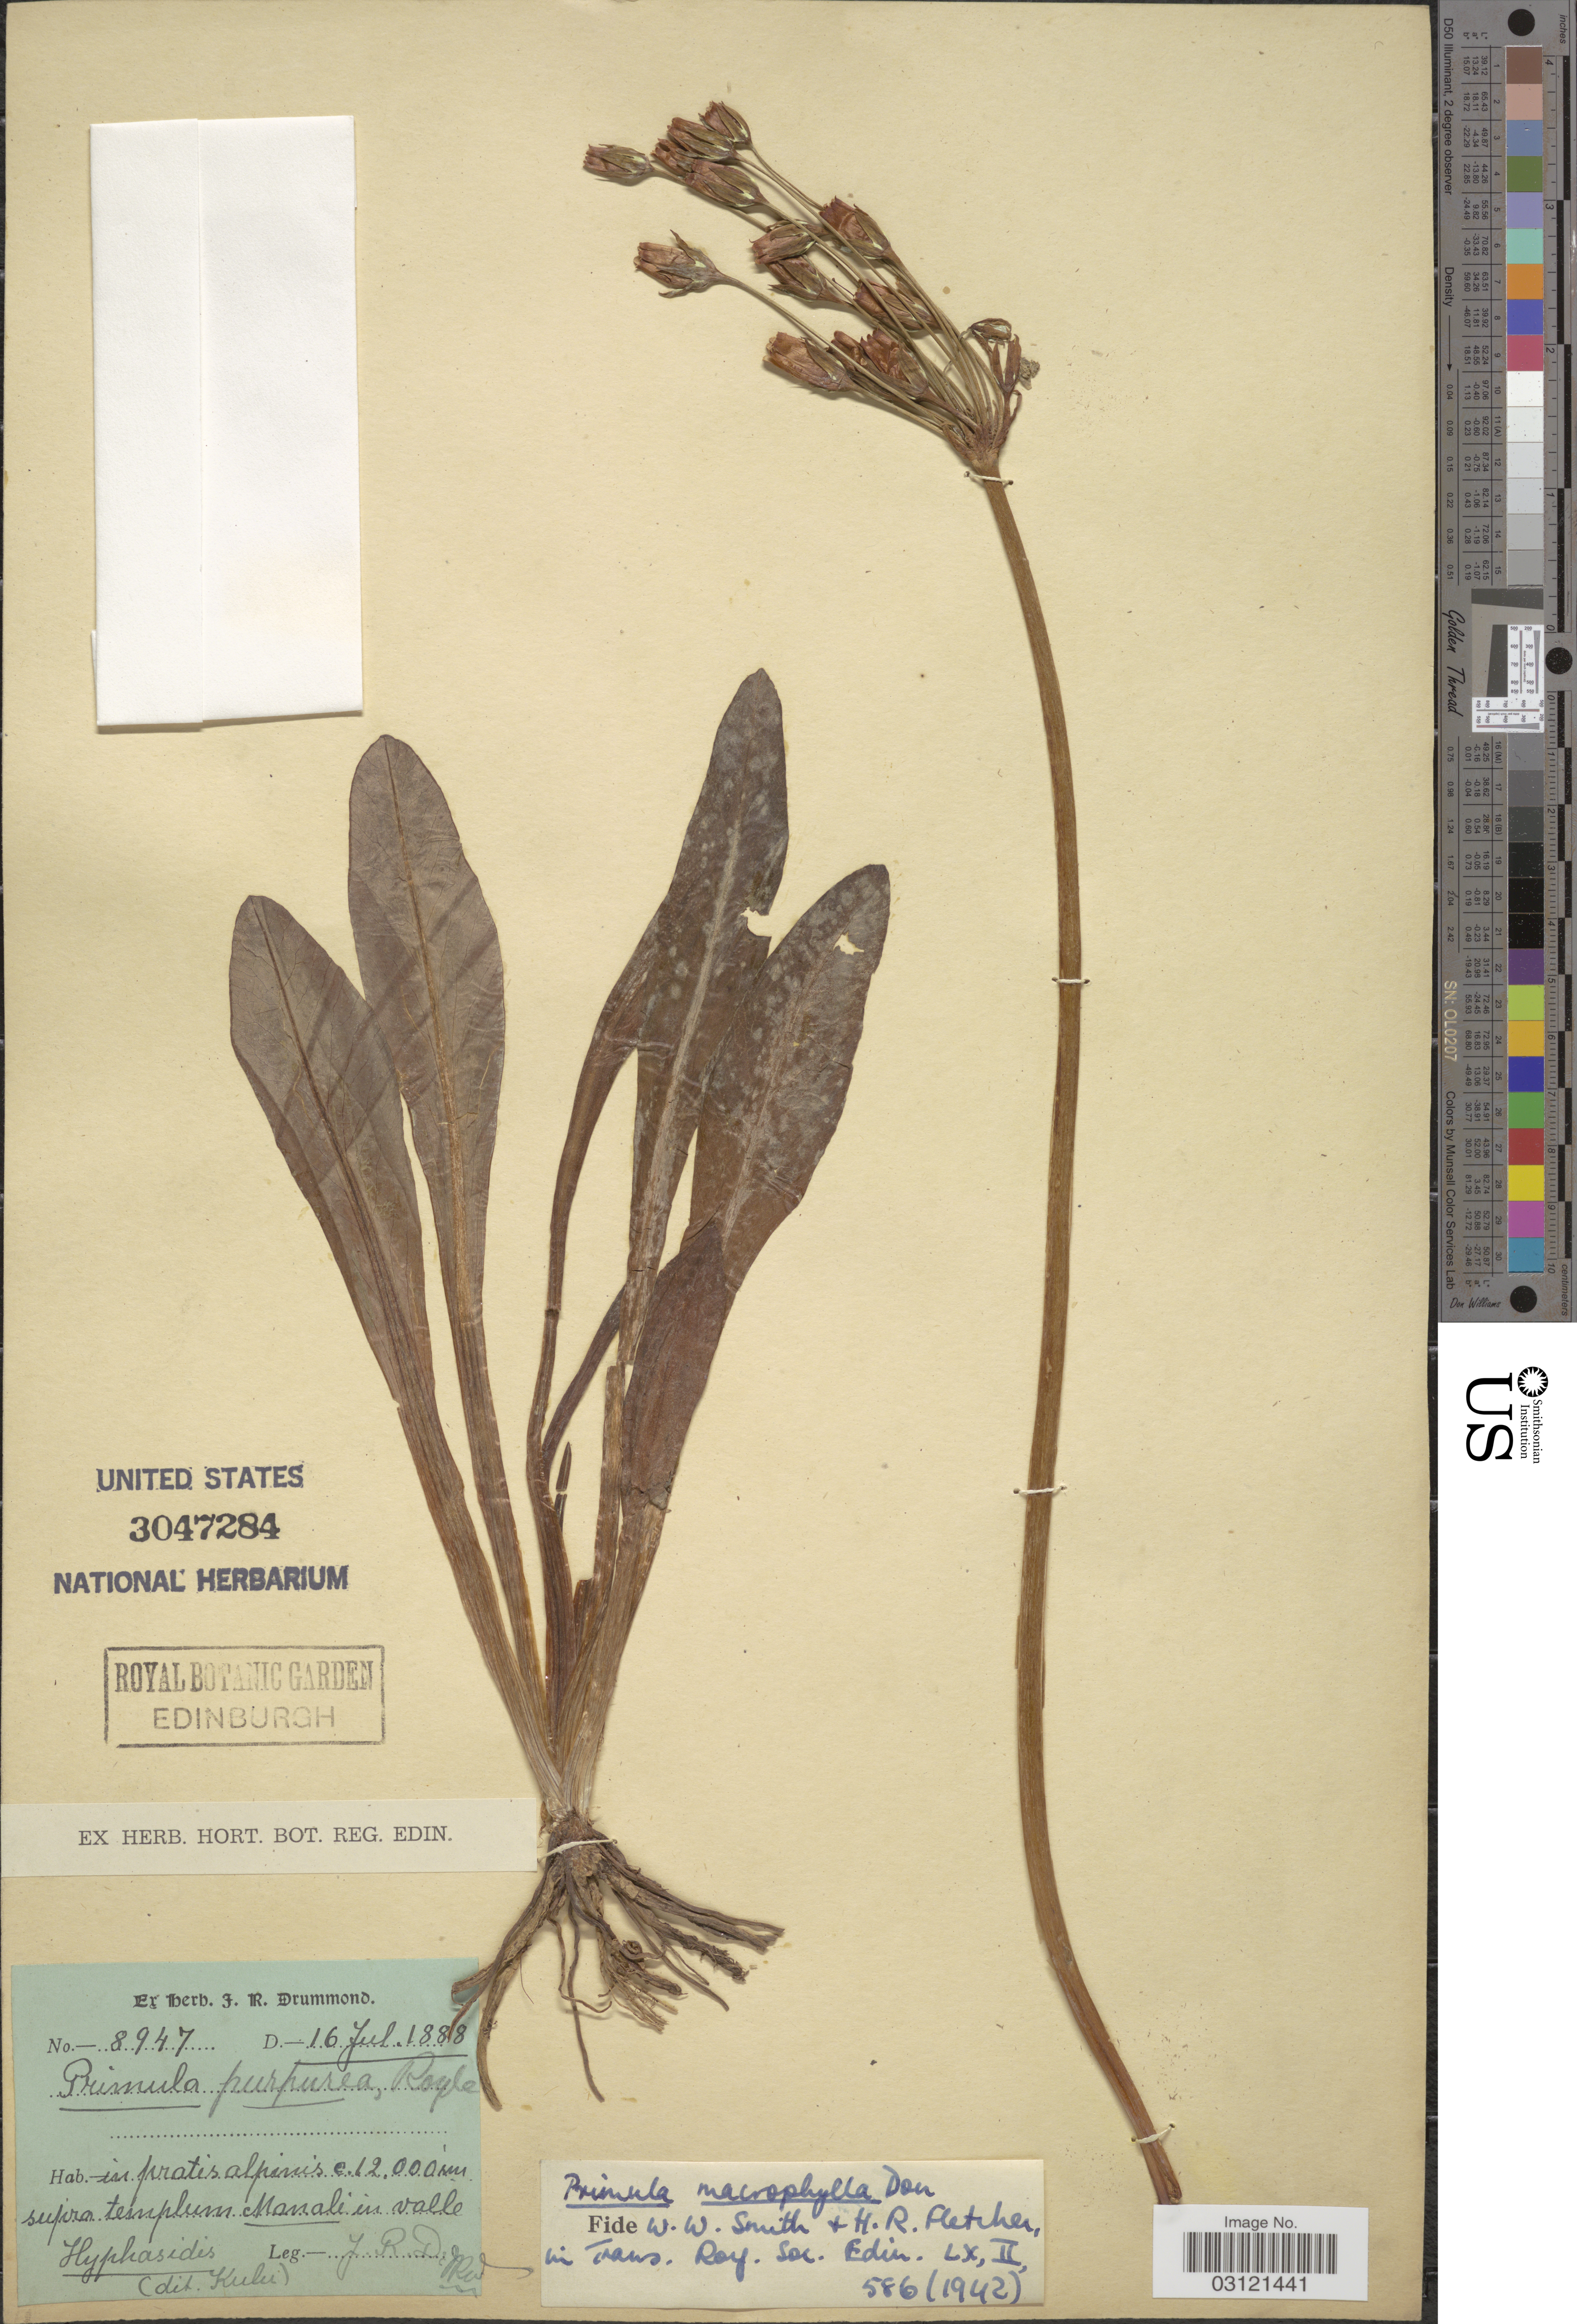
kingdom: Plantae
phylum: Tracheophyta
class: Magnoliopsida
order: Ericales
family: Primulaceae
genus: Primula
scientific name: Primula macrophylla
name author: D. Don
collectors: J. R. Drummond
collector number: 8947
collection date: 1888-07-16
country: India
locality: In pratis alpinis, in supra templum Manali in valle Hyphasidis (dit. Kulu).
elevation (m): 3658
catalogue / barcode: US 3047284